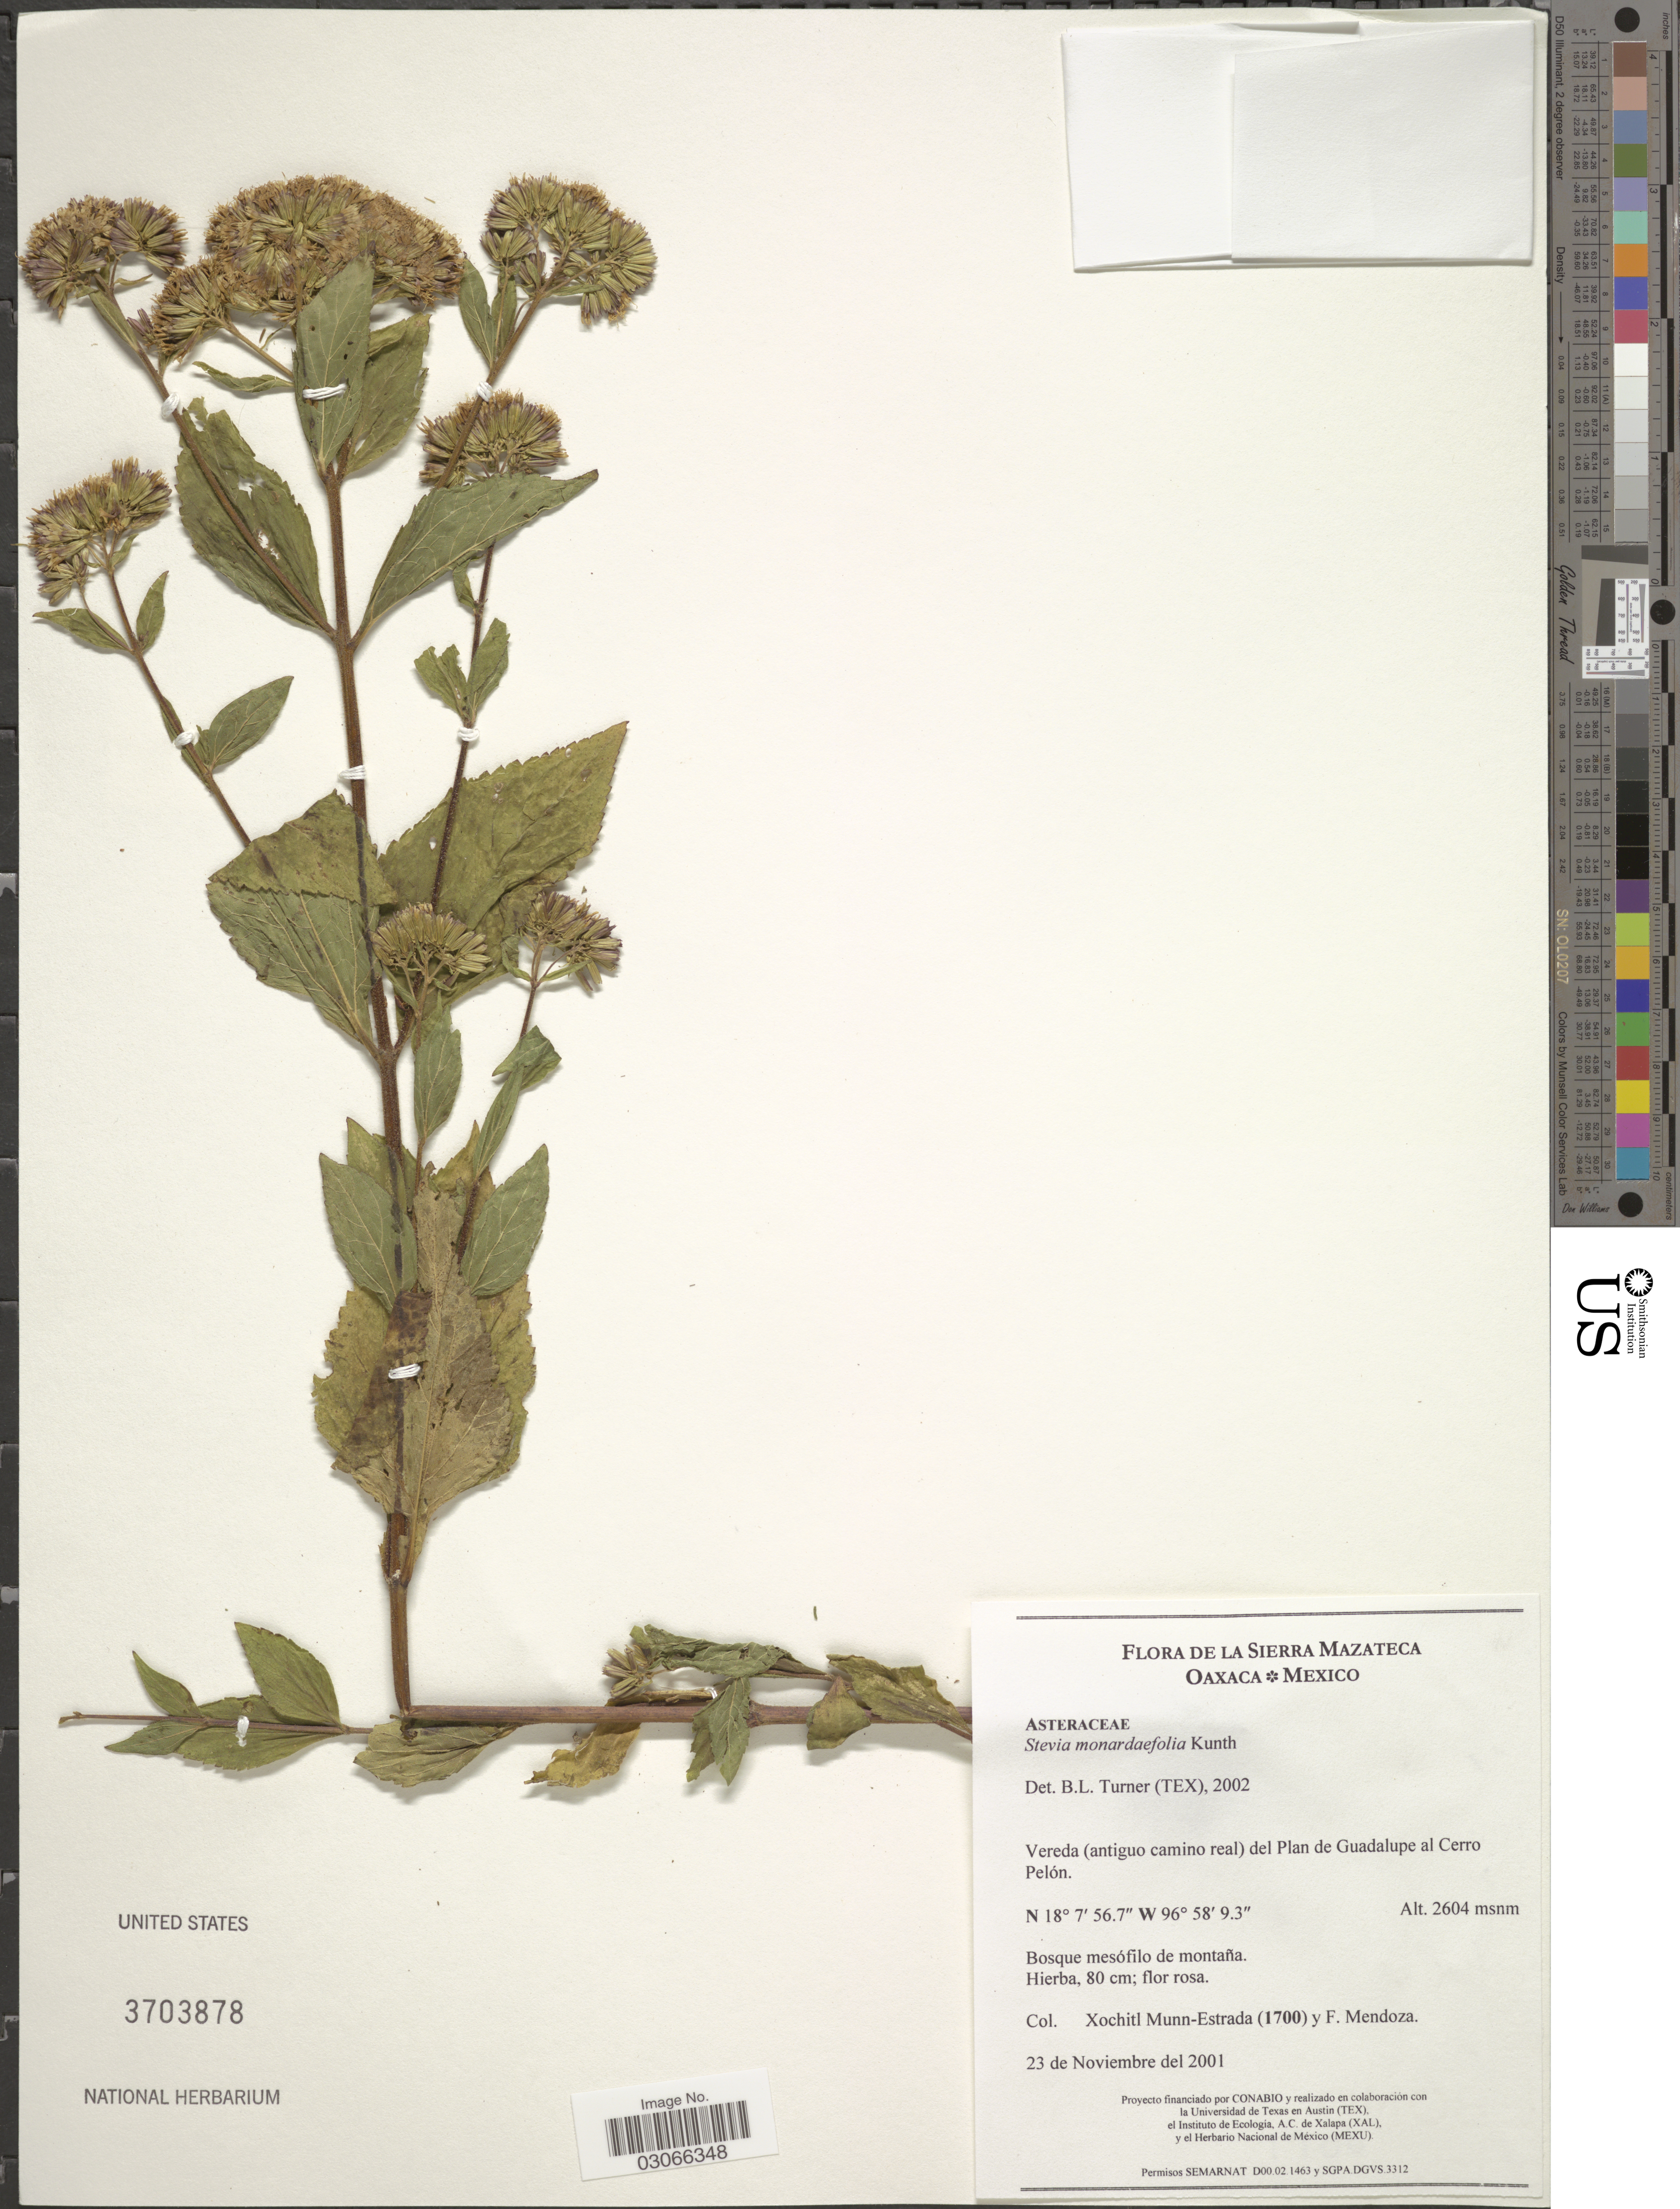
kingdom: Plantae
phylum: Tracheophyta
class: Magnoliopsida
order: Asterales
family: Asteraceae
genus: Stevia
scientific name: Stevia monardifolia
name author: Kunth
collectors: X. Munn-Estrada & F. Mendoza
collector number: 1700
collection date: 2001-11-23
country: Mexico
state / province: Oaxaca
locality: La Sierra Mazateca. Vereda (antiguo camino real) del Plan de Guadalupe al Cerro Pelón.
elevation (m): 2604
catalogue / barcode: US 3703878